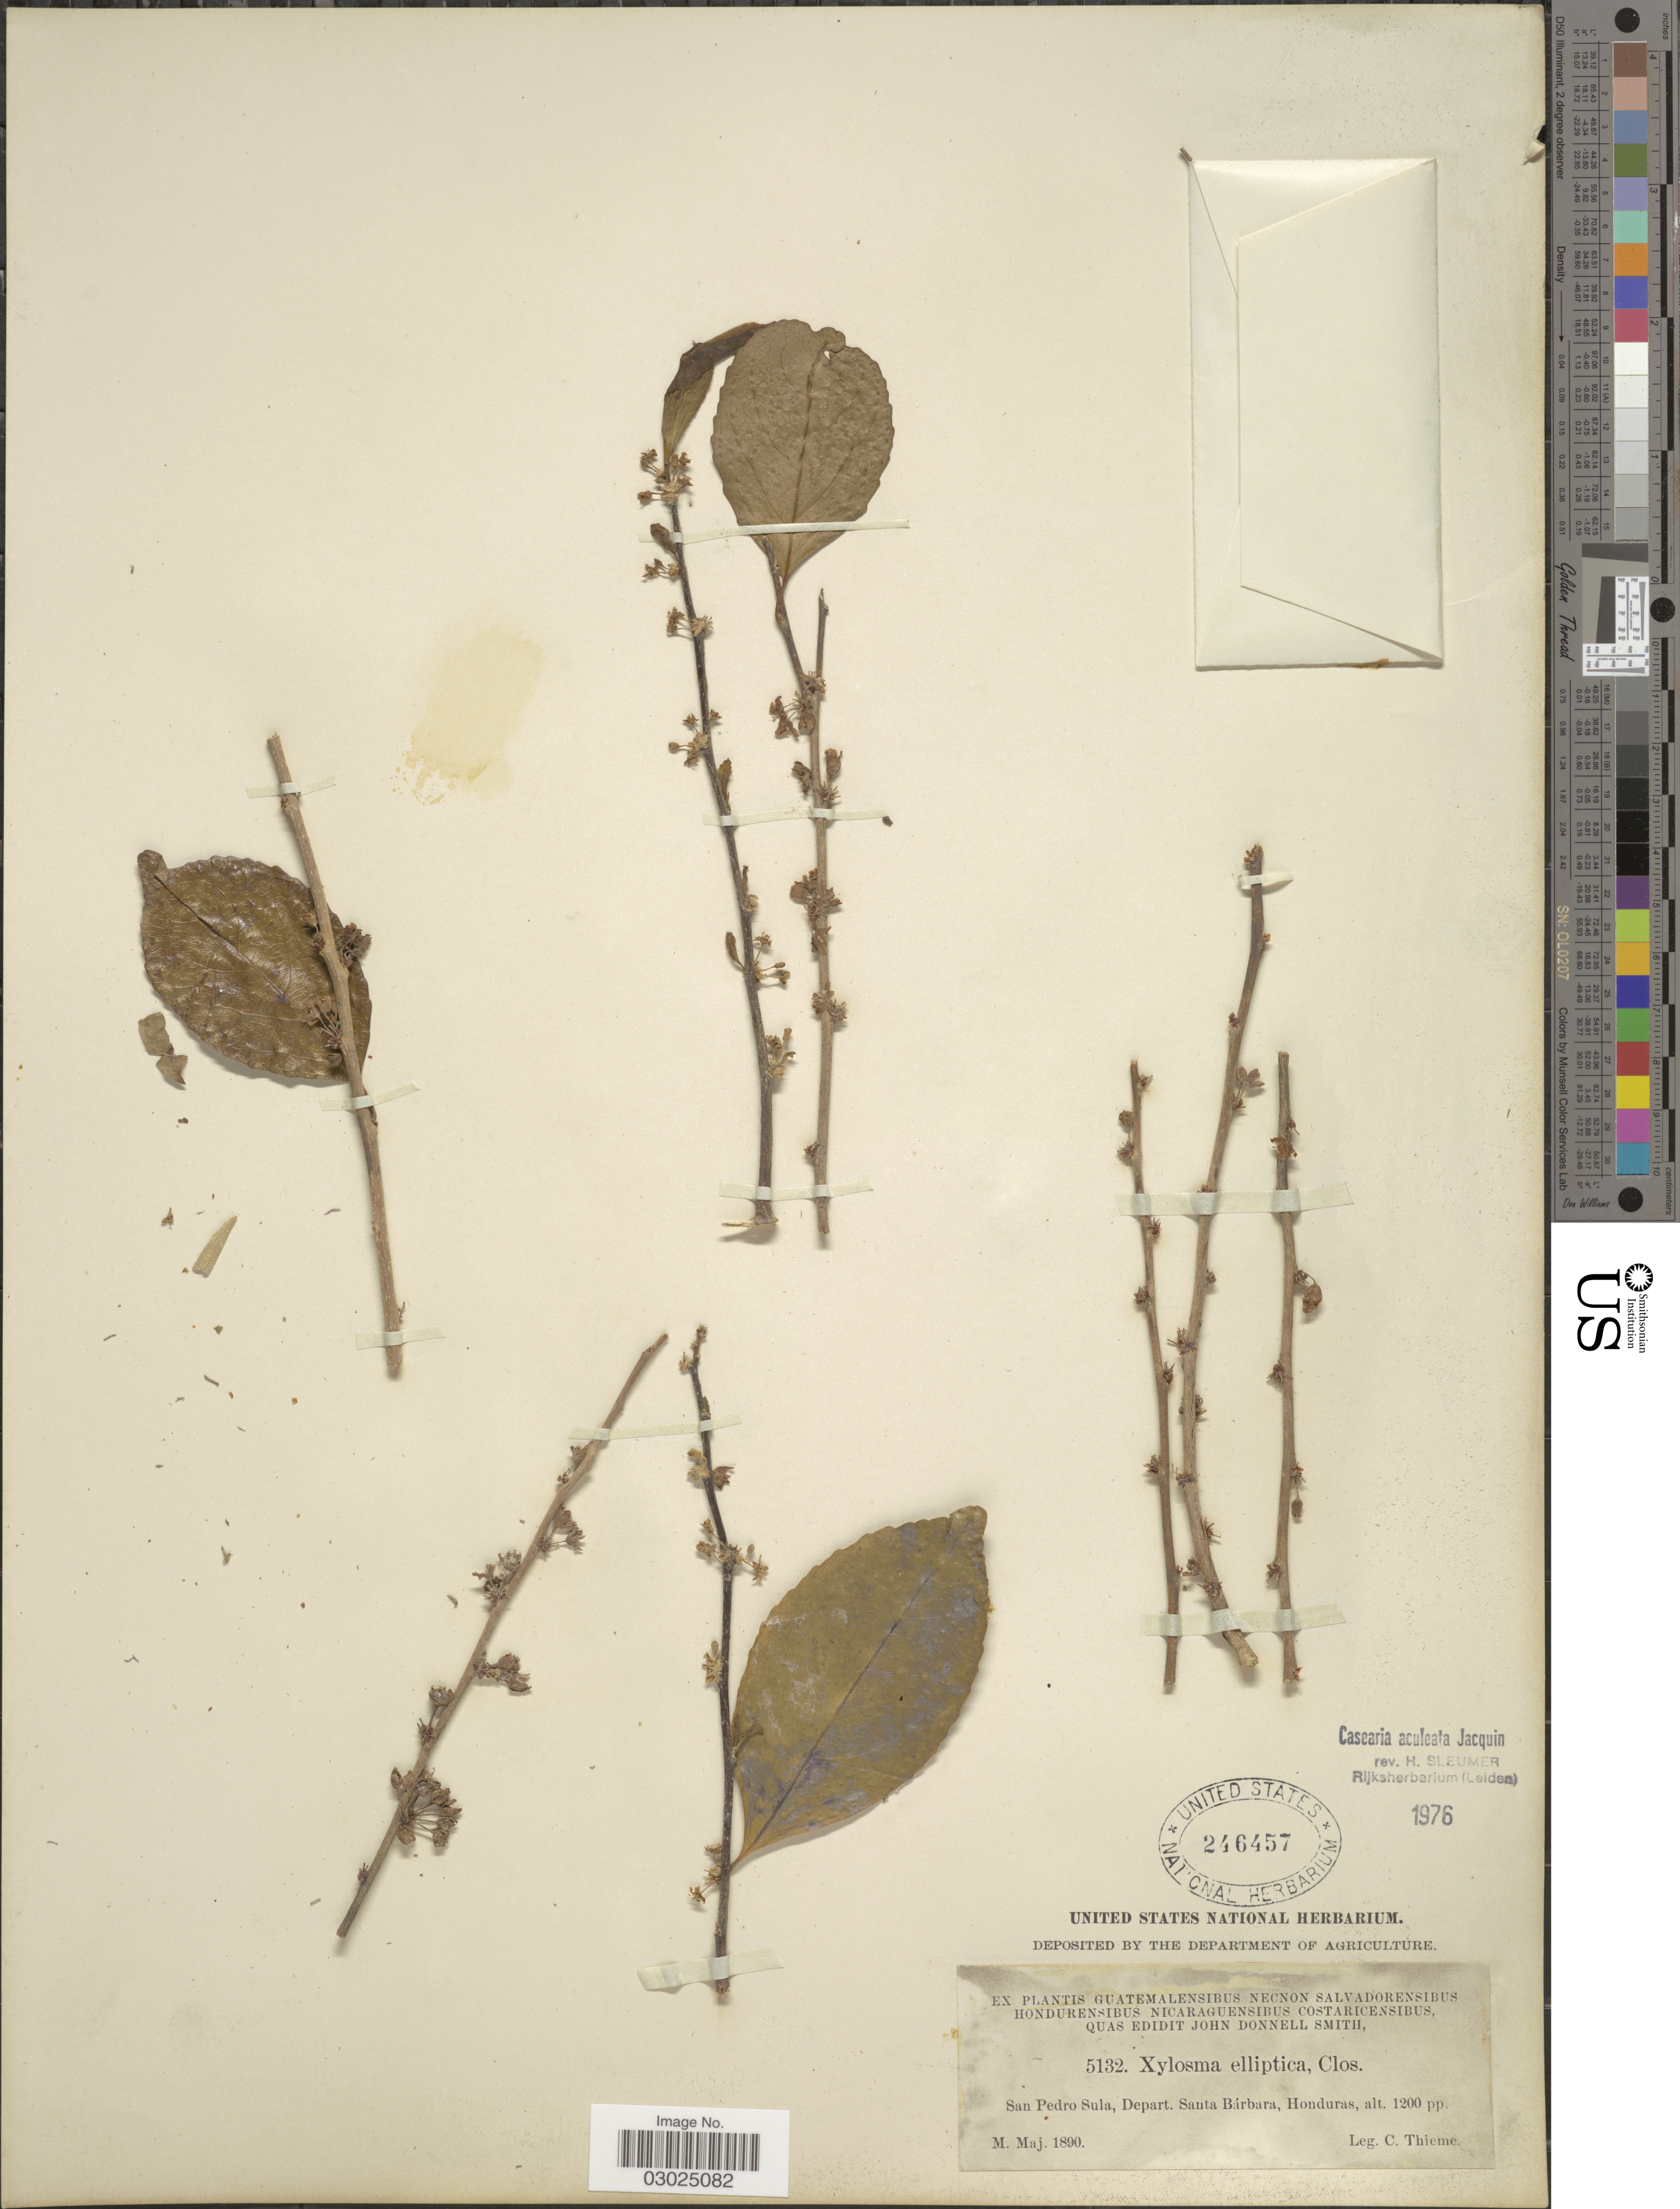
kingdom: Plantae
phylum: Tracheophyta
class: Magnoliopsida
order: Malpighiales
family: Salicaceae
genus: Casearia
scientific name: Casearia aculeata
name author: Jacq.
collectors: C. Thieme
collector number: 5132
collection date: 1890-05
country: Honduras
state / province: Santa Bárbara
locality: San Pedro Sula, Depart. Santa Bárbara.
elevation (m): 366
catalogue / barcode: US 246457